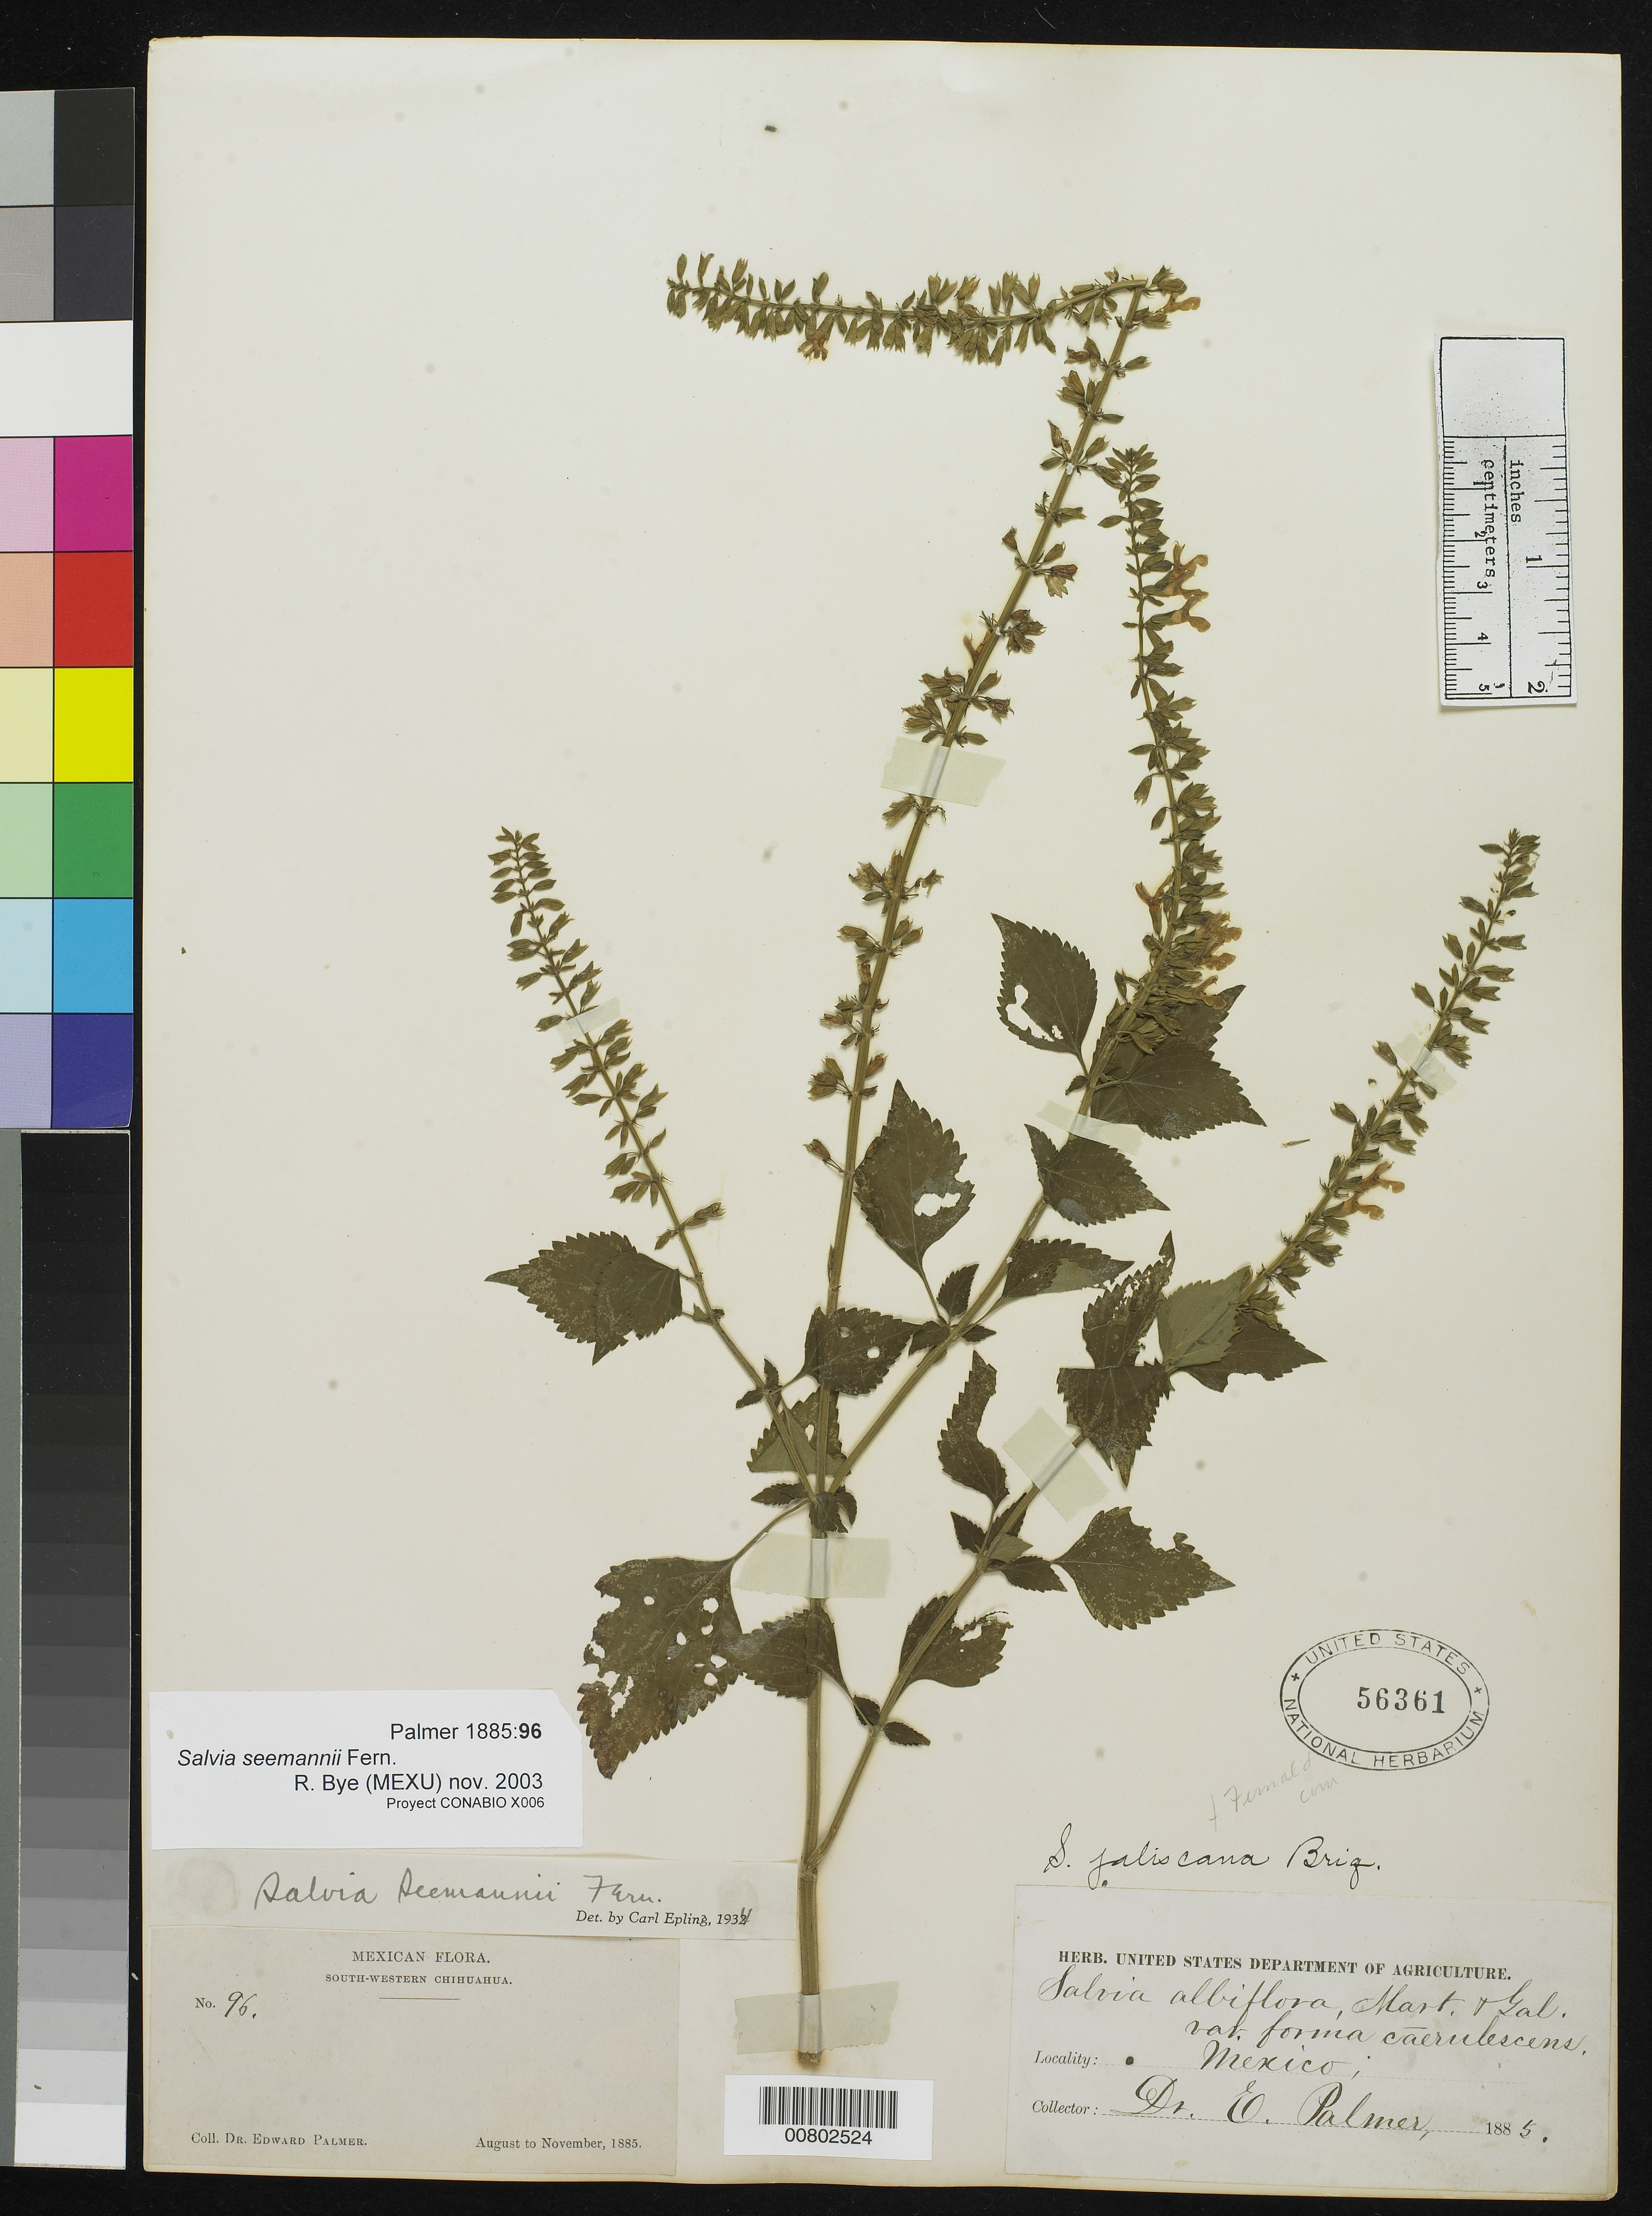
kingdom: Plantae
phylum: Tracheophyta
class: Magnoliopsida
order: Lamiales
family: Lamiaceae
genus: Salvia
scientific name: Salvia albiflora f. caerulescens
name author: A. Gray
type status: Isosyntype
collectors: E. Palmer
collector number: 96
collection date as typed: Aug 1885 to -- Nov 1885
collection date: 1885-08/1885-11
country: Mexico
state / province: Chihuahua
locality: SW Chihuahua.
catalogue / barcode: US 56361